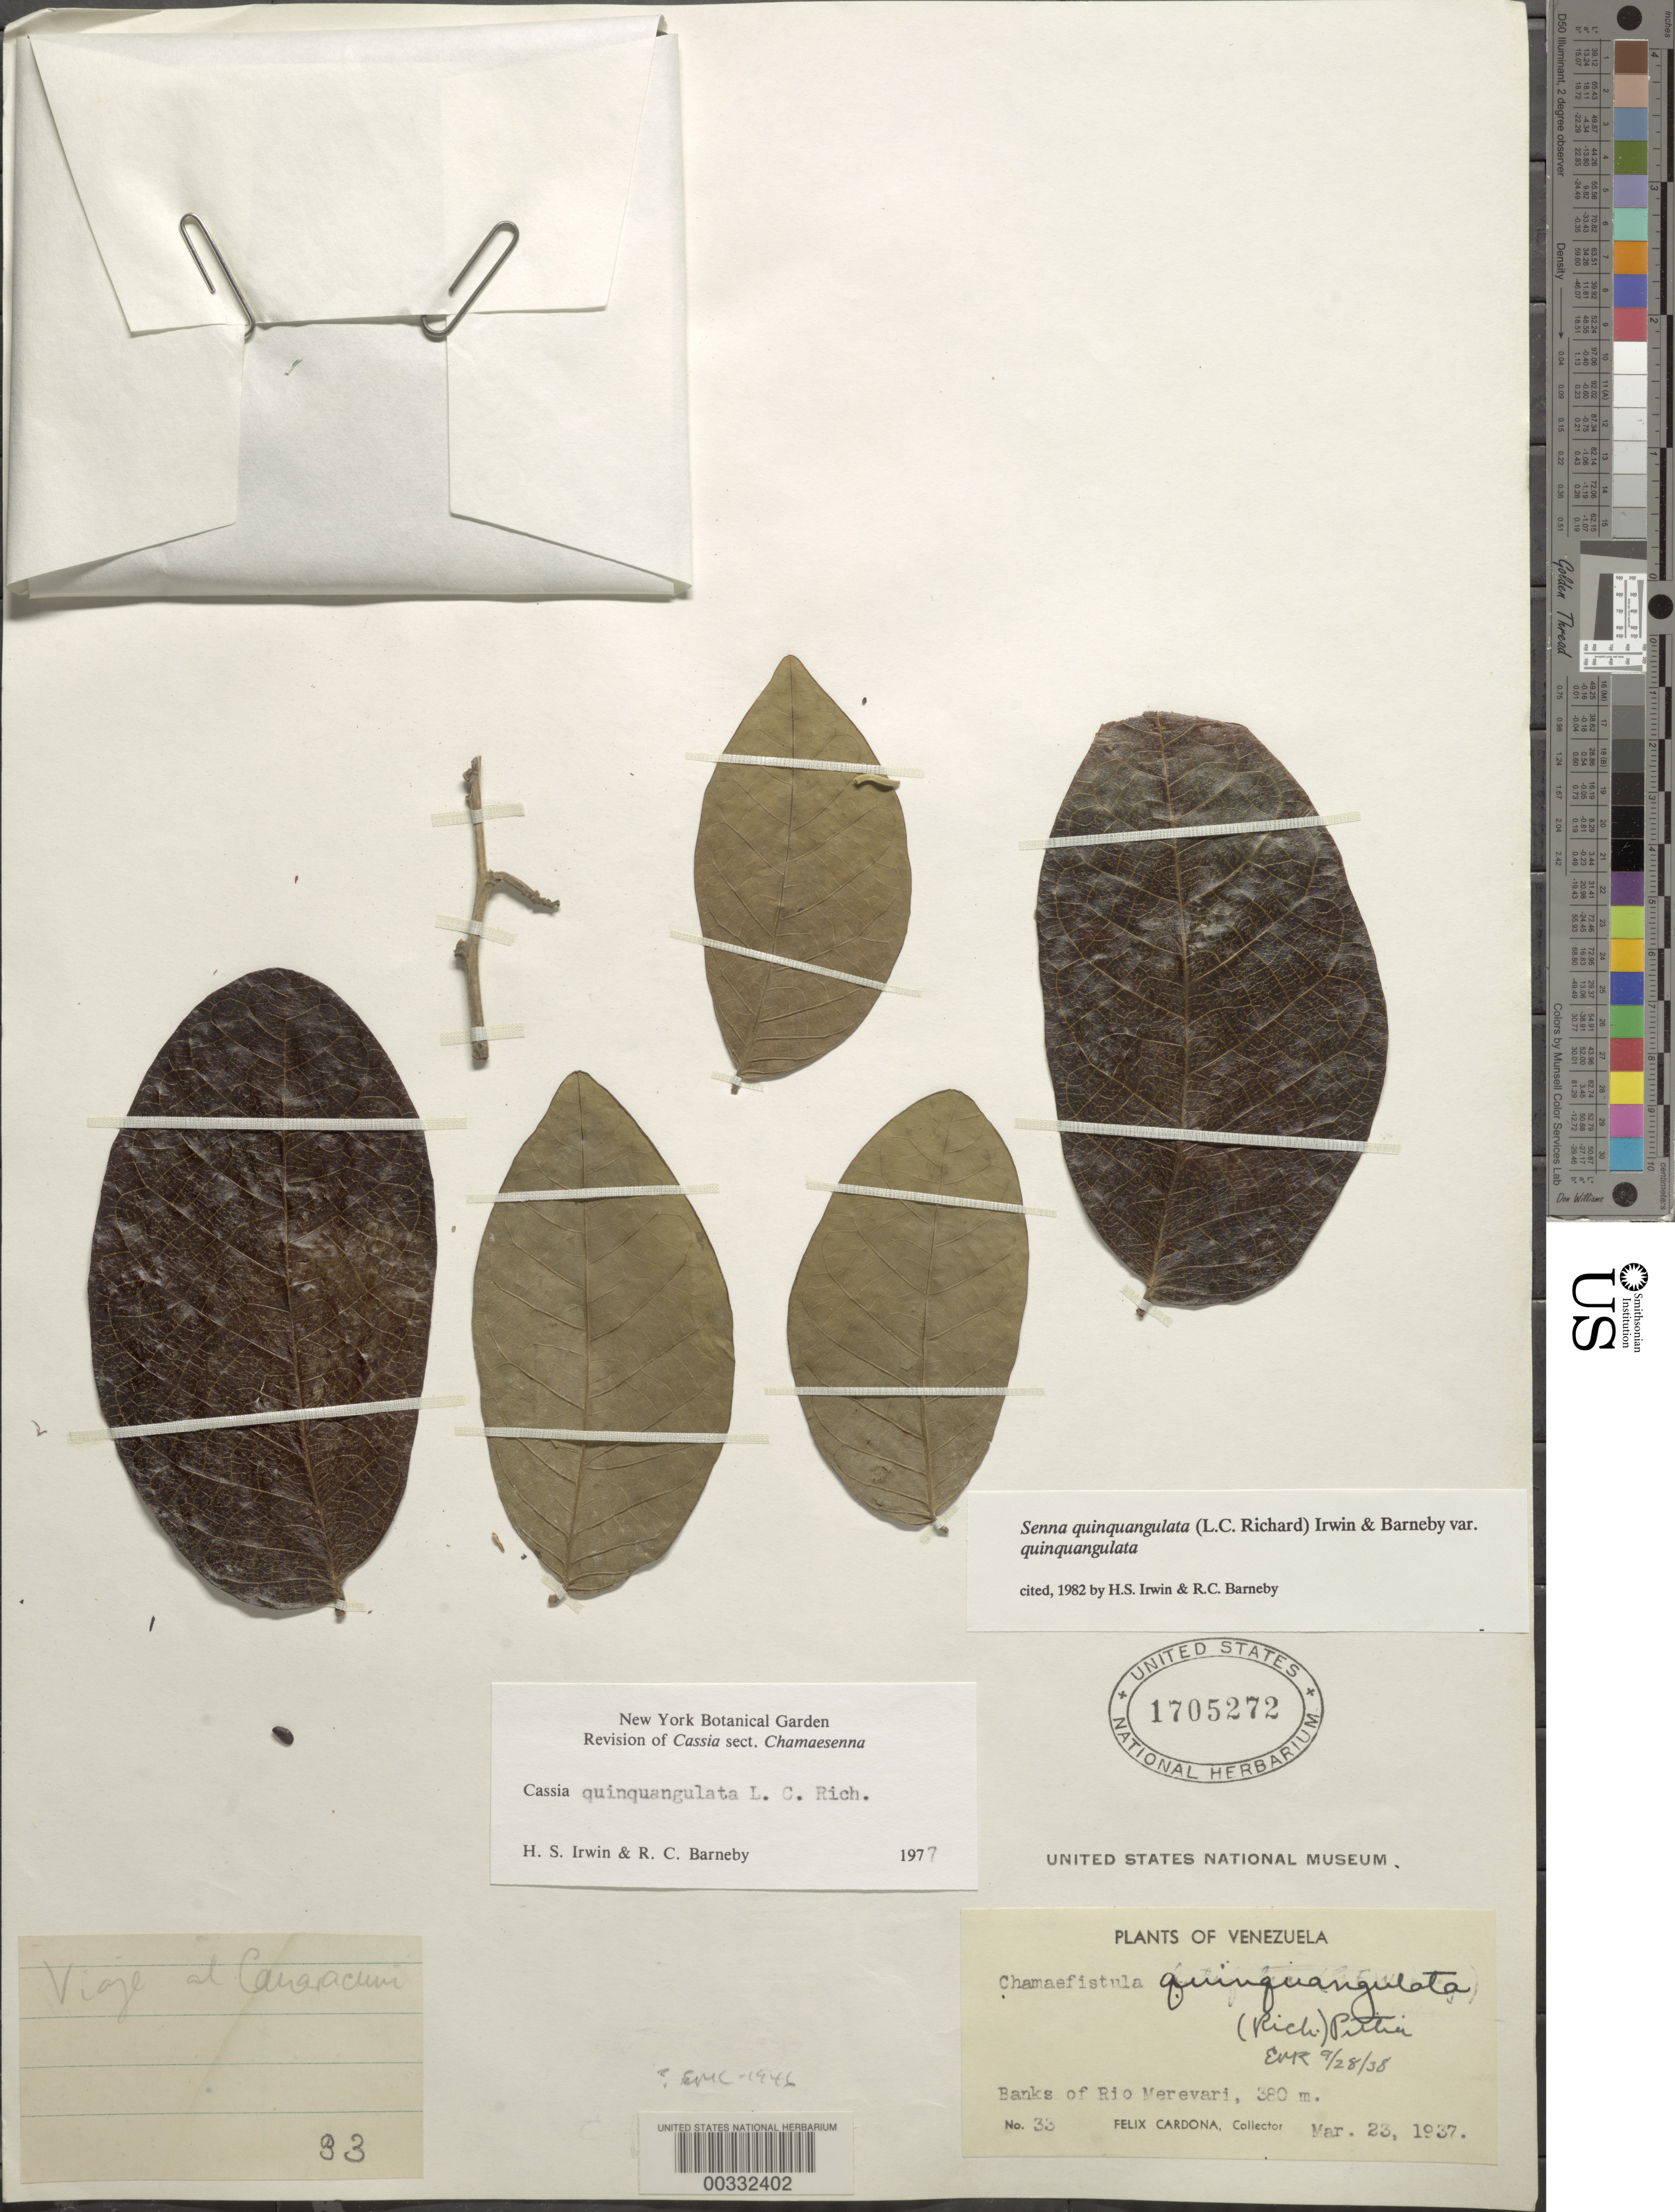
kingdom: Plantae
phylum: Tracheophyta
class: Magnoliopsida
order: Fabales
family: Fabaceae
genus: Senna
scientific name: Senna quinquangulata var. quinquangulata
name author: H.S. Irwin & Barneby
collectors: F. Cardona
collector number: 33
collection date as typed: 23 Mar 1937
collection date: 1937-03-23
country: Venezuela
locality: Banks of rio merevari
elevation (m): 380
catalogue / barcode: US 1705272